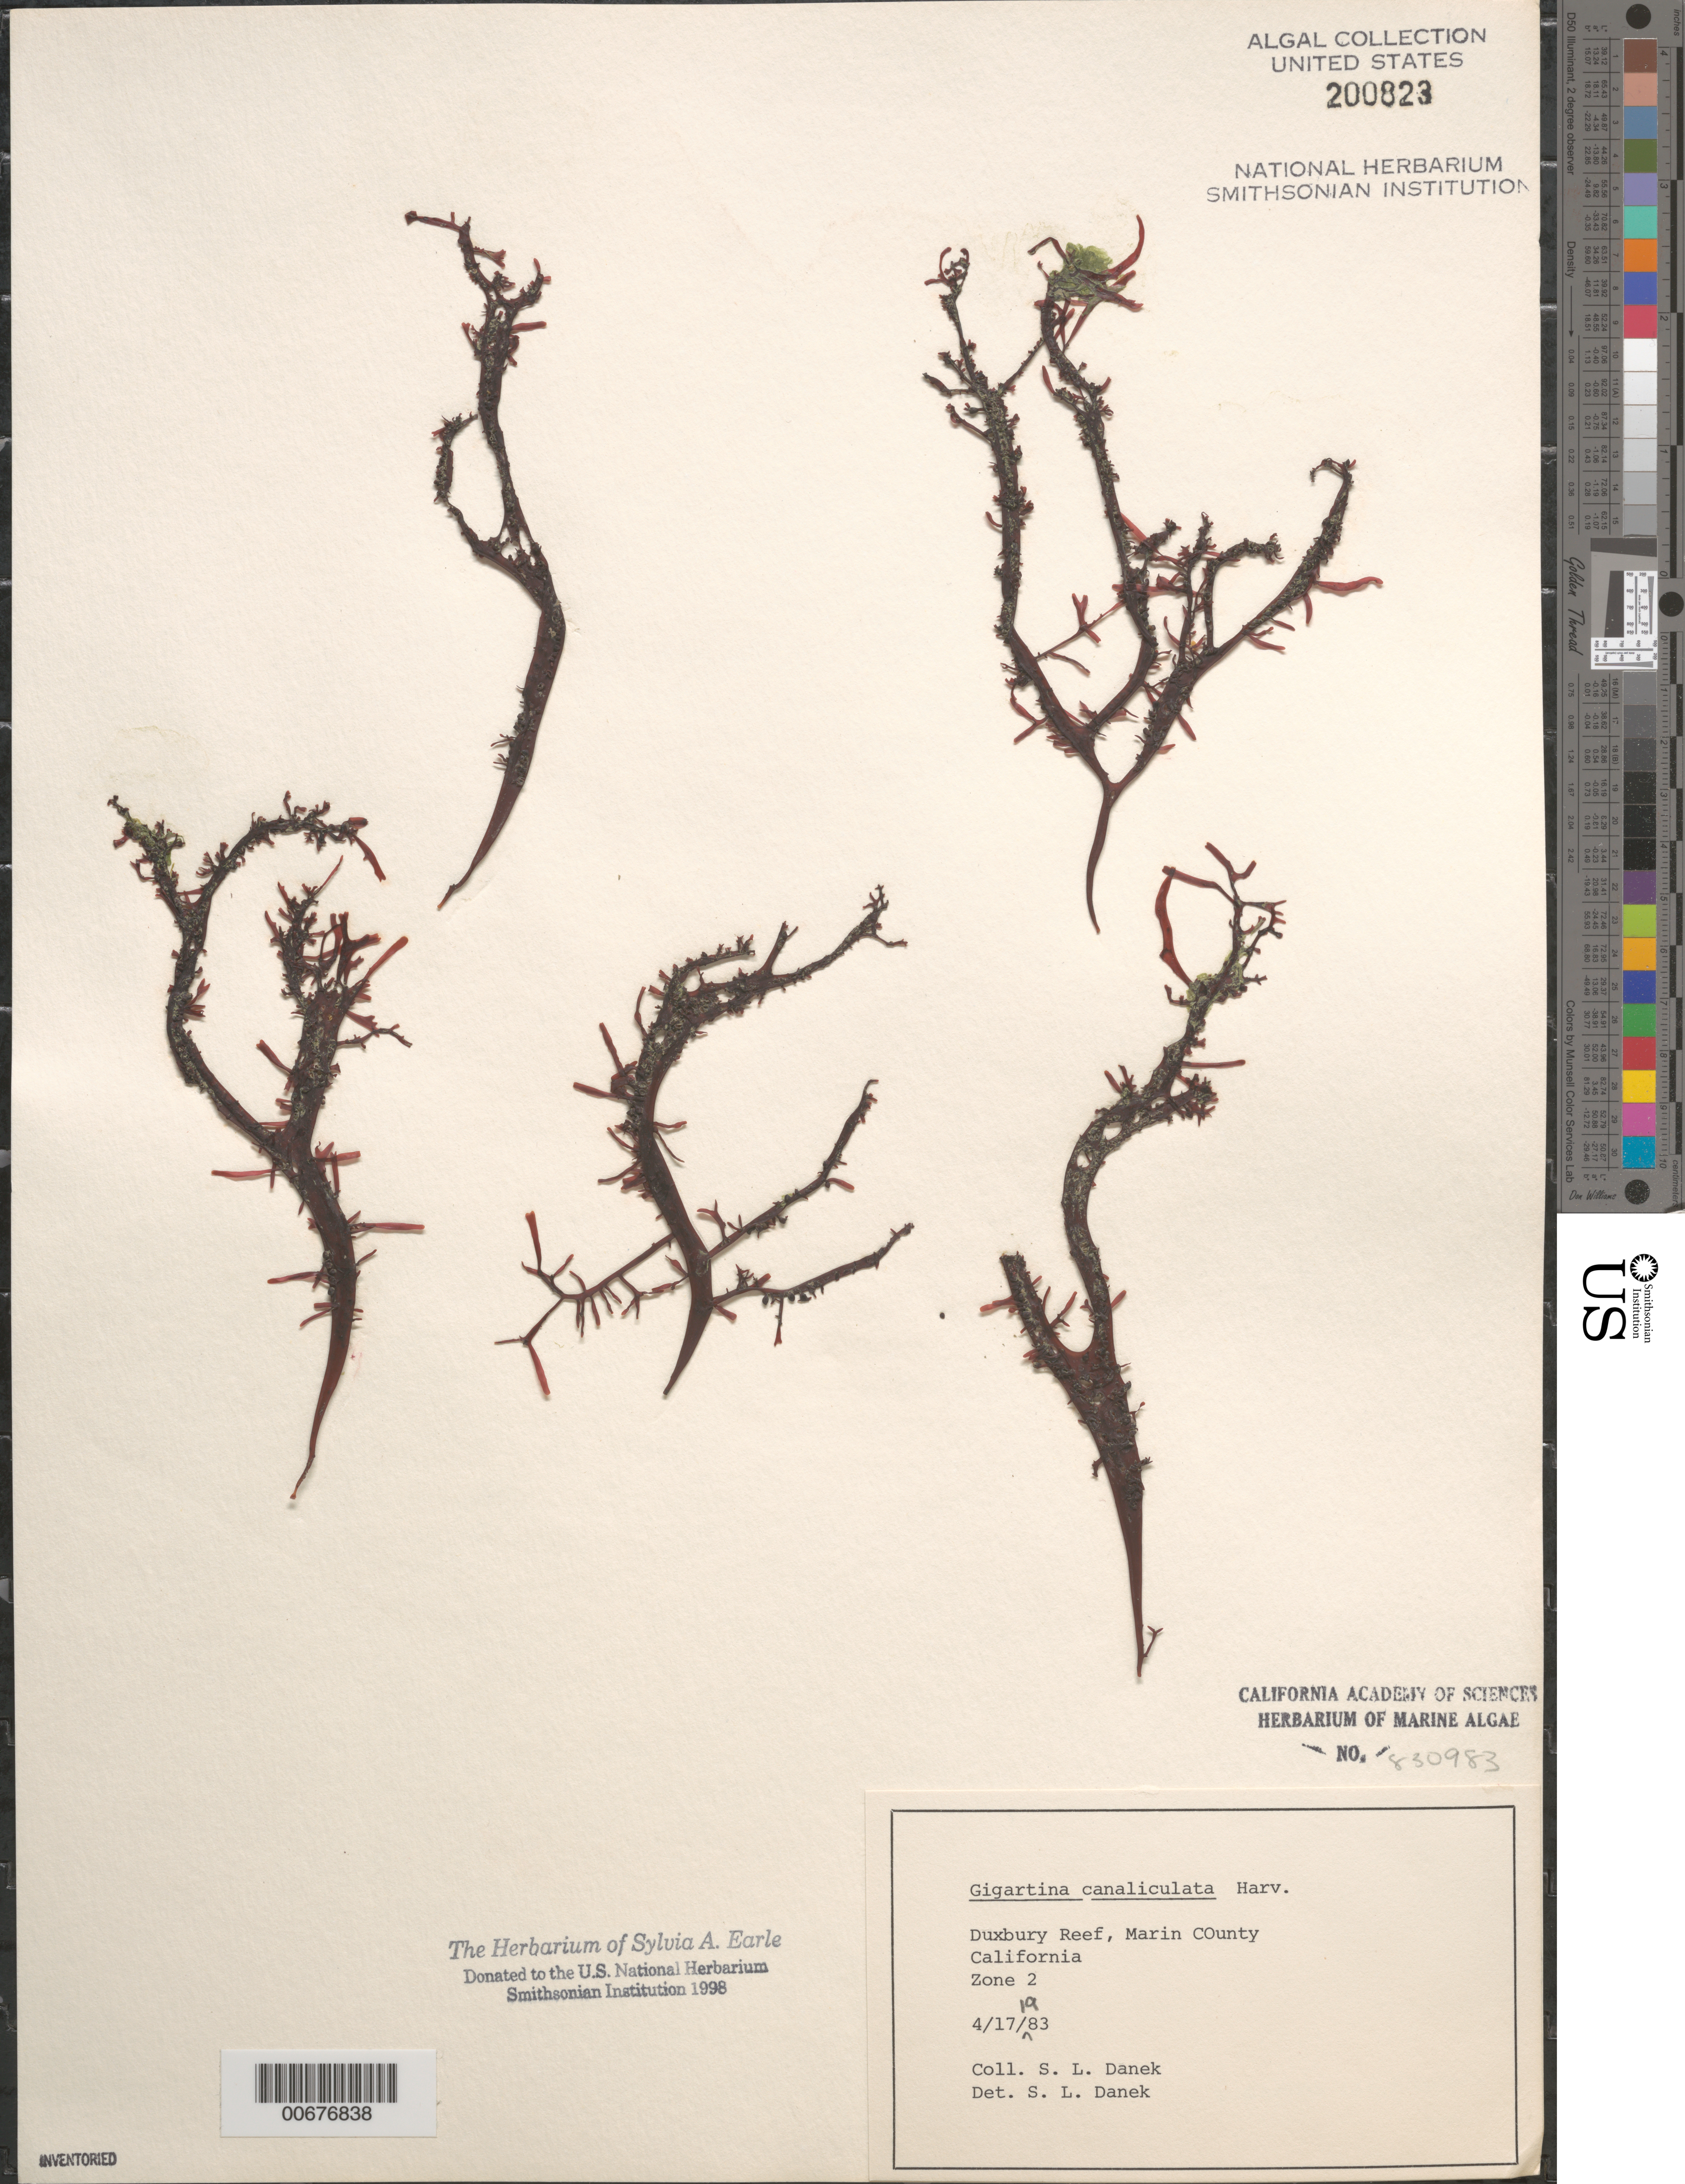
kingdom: Plantae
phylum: Rhodophyta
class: Florideophyceae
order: Gigartinales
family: Gigartinaceae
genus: Chondracanthus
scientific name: Chondracanthus canaliculatus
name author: (Harv.) Guiry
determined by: Algae name updating Project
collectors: S. Danek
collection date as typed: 17 Apr 1983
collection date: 1983-04-17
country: United States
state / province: California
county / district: Marin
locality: Duxbury Reef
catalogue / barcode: US 200823